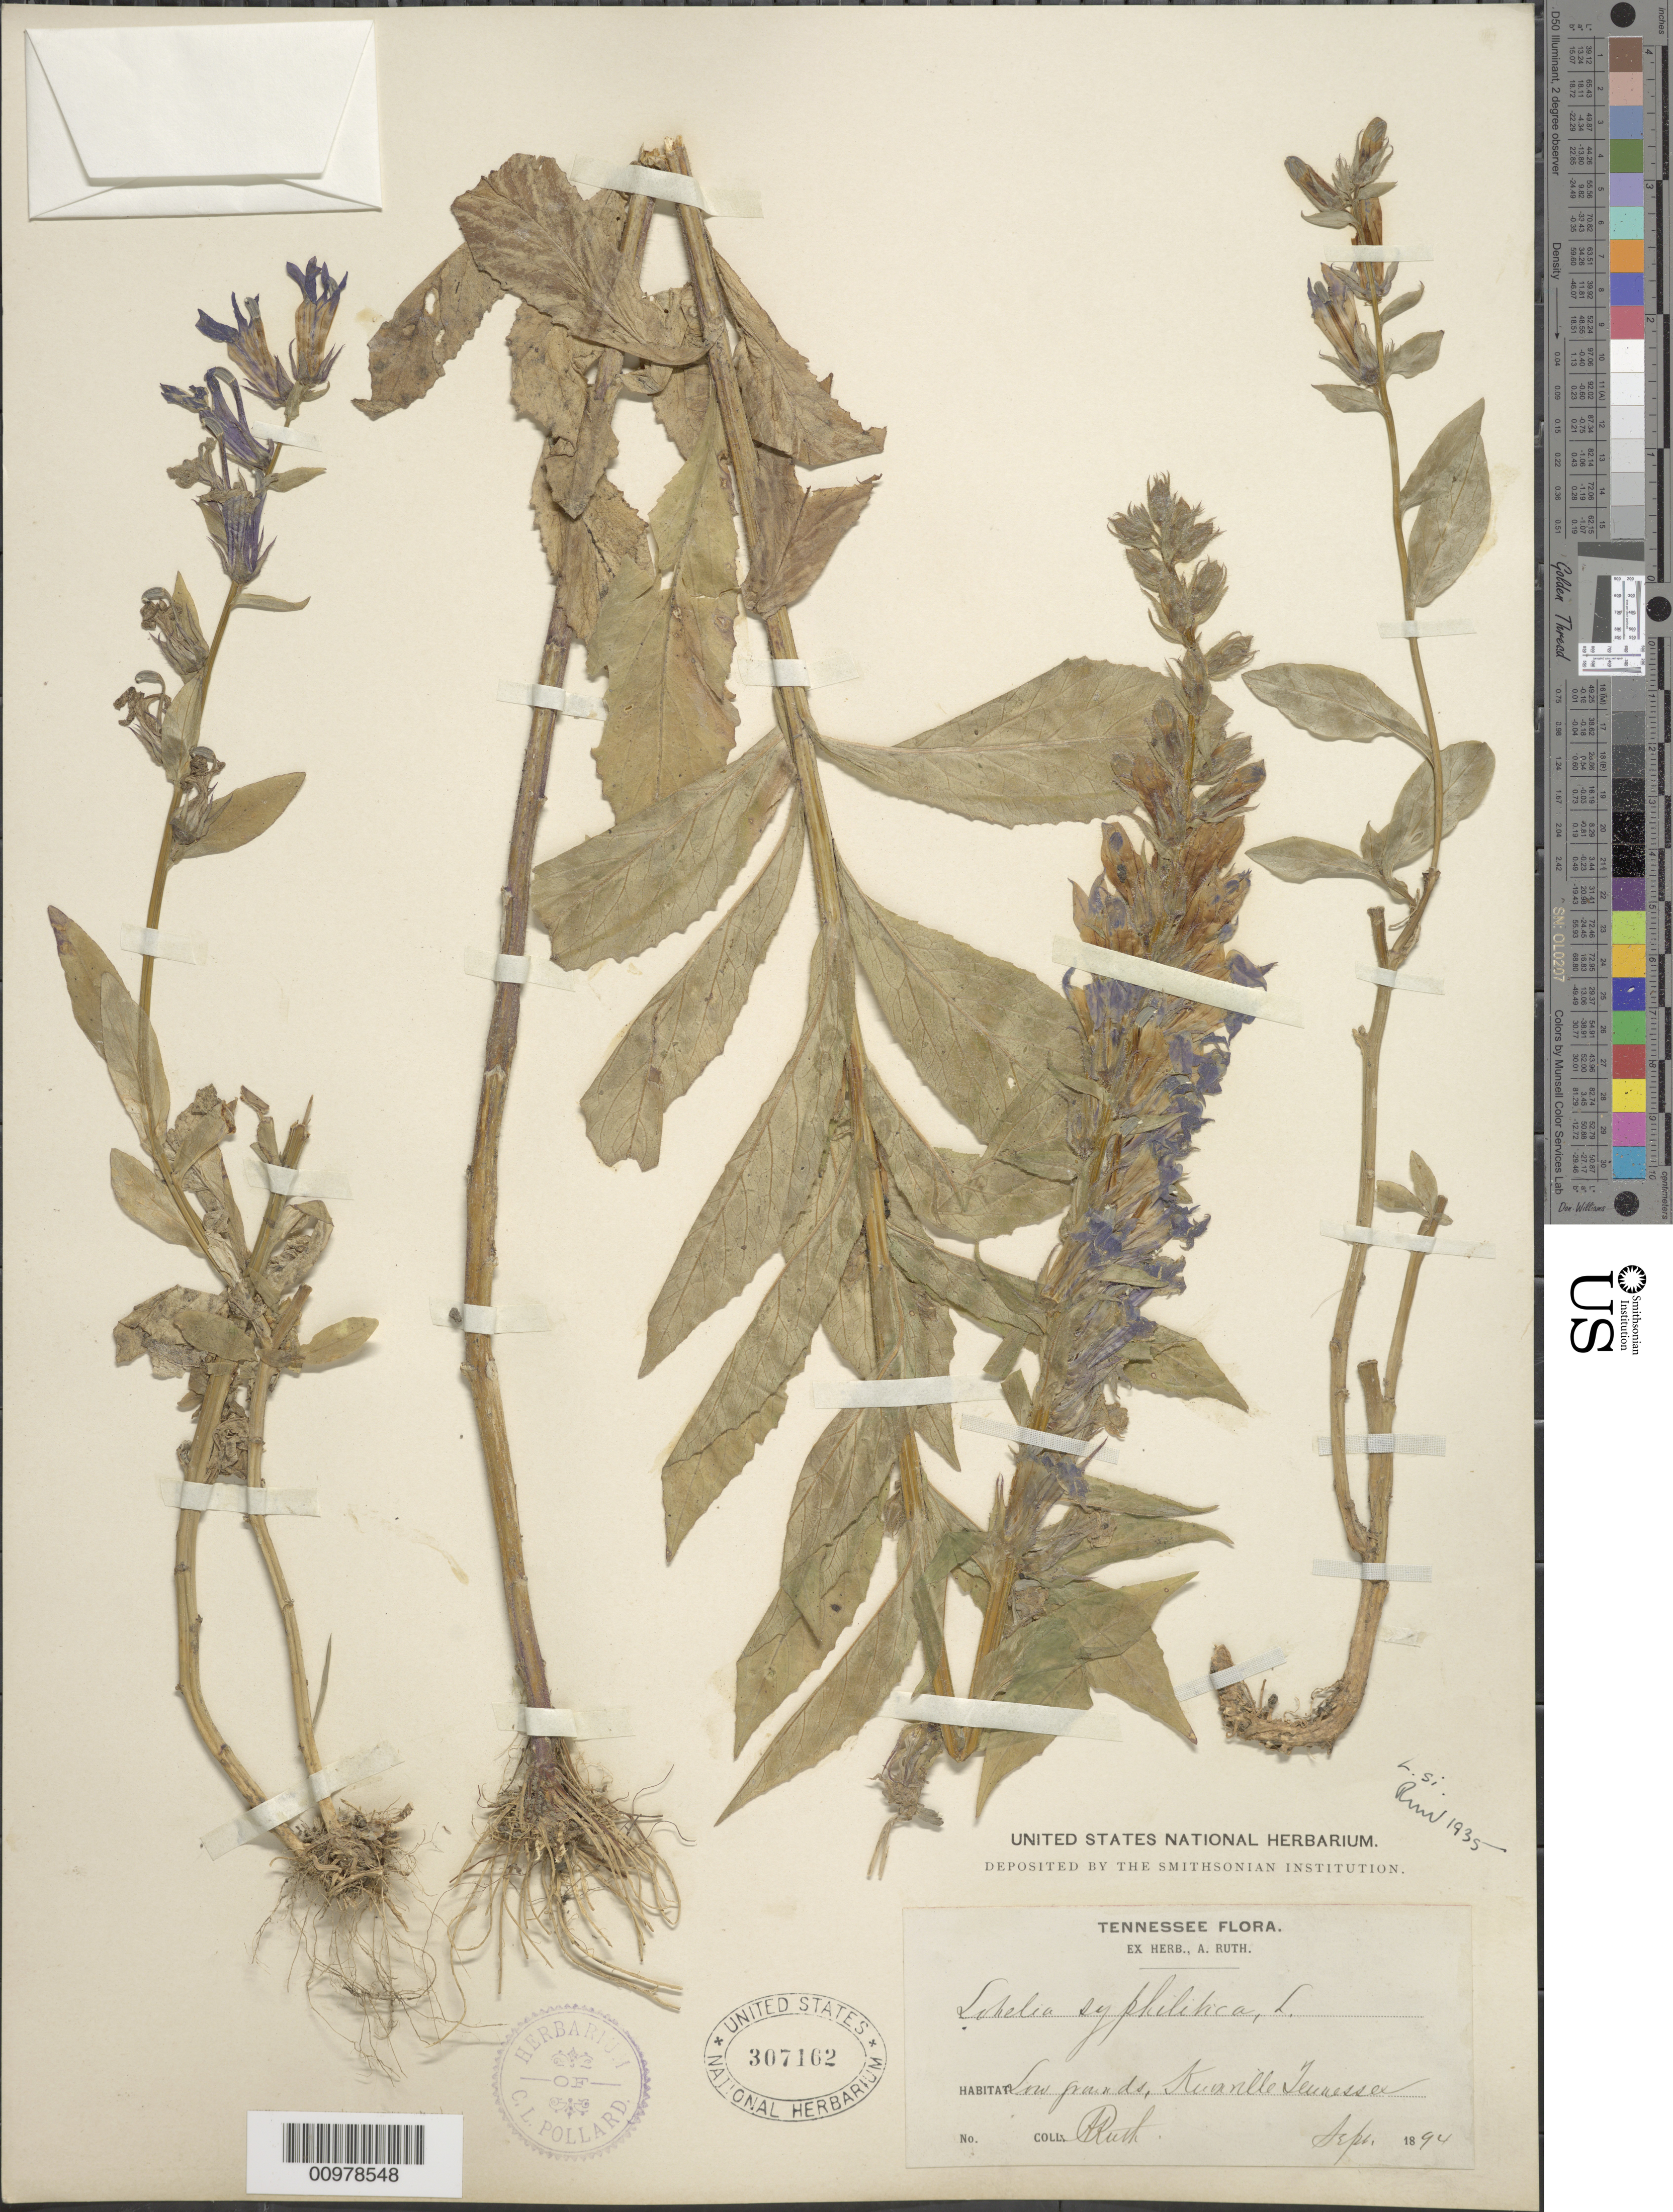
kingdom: Plantae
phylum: Tracheophyta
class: Magnoliopsida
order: Asterales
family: Campanulaceae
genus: Lobelia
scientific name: Lobelia siphilitica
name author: L.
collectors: A. Ruth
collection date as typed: Sept, 1894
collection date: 1894-09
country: United States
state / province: Tennessee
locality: Knoxville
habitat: low grounds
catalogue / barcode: US 307162